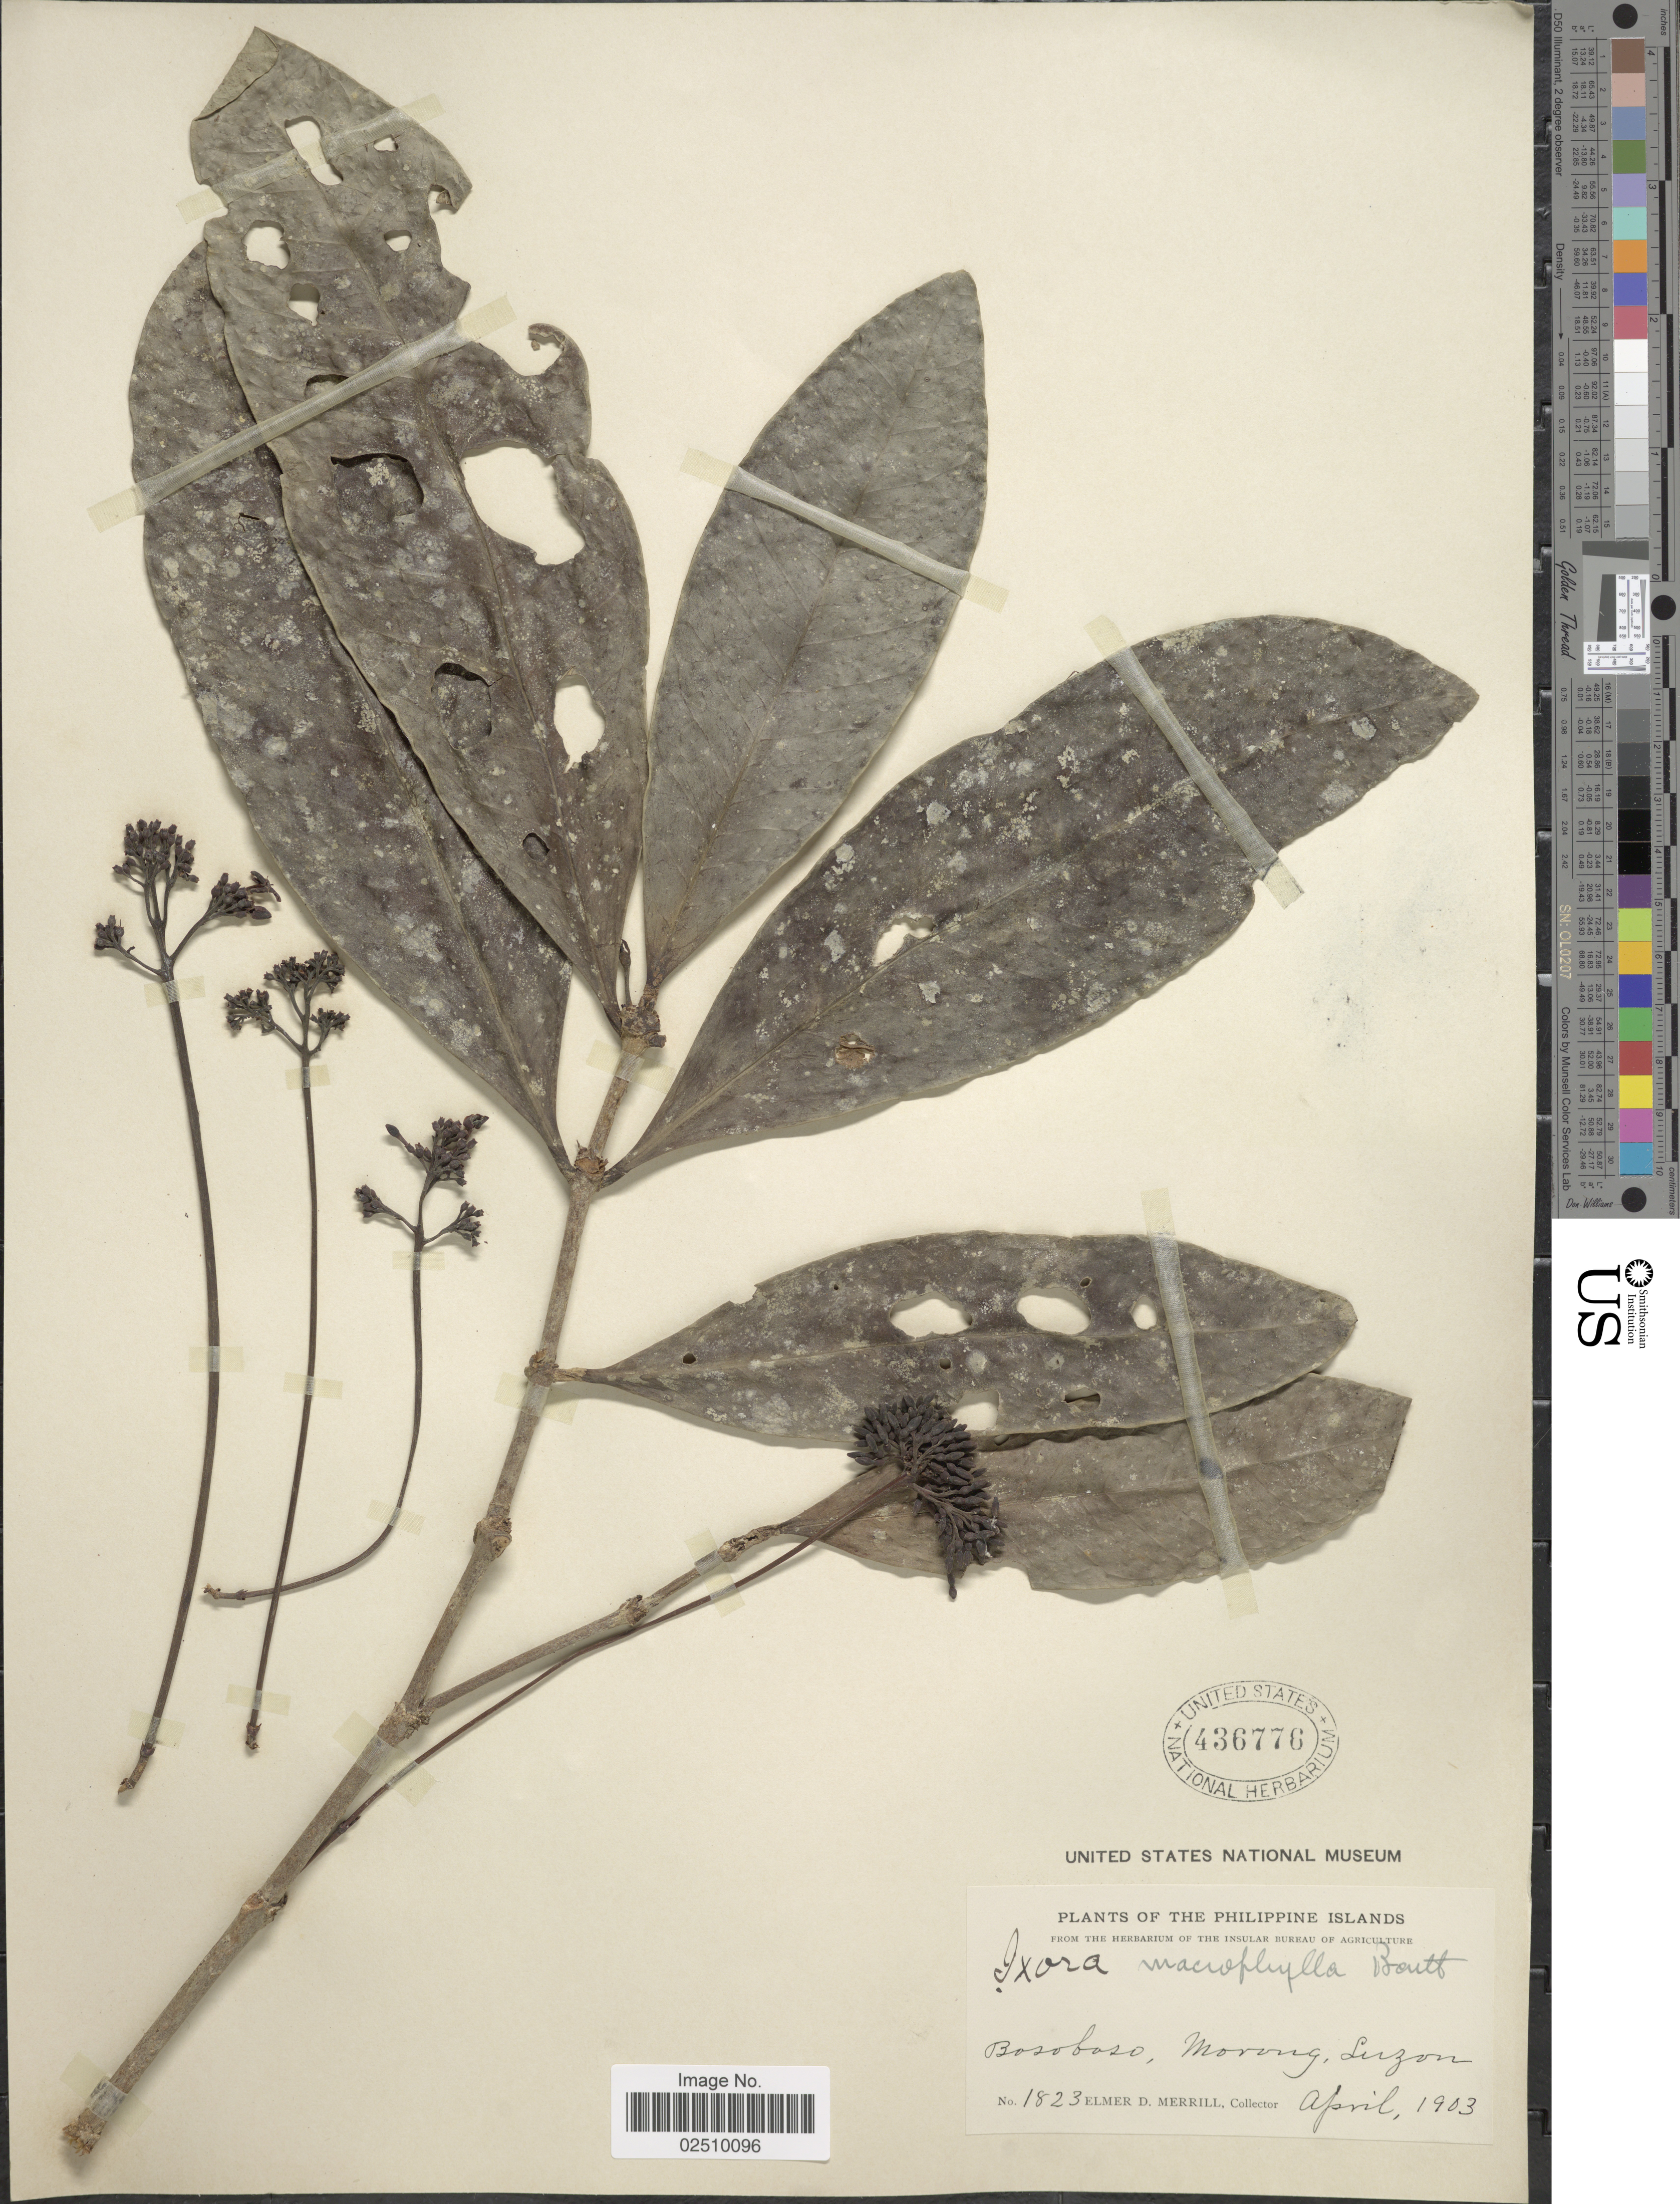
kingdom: Plantae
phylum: Tracheophyta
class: Magnoliopsida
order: Gentianales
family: Rubiaceae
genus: Ixora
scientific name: Ixora macrophylla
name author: Bartl. ex DC.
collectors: E. D. Merrill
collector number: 1823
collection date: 1903-04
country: Philippines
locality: Bosoboso, Morong, Luzon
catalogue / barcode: US 436776